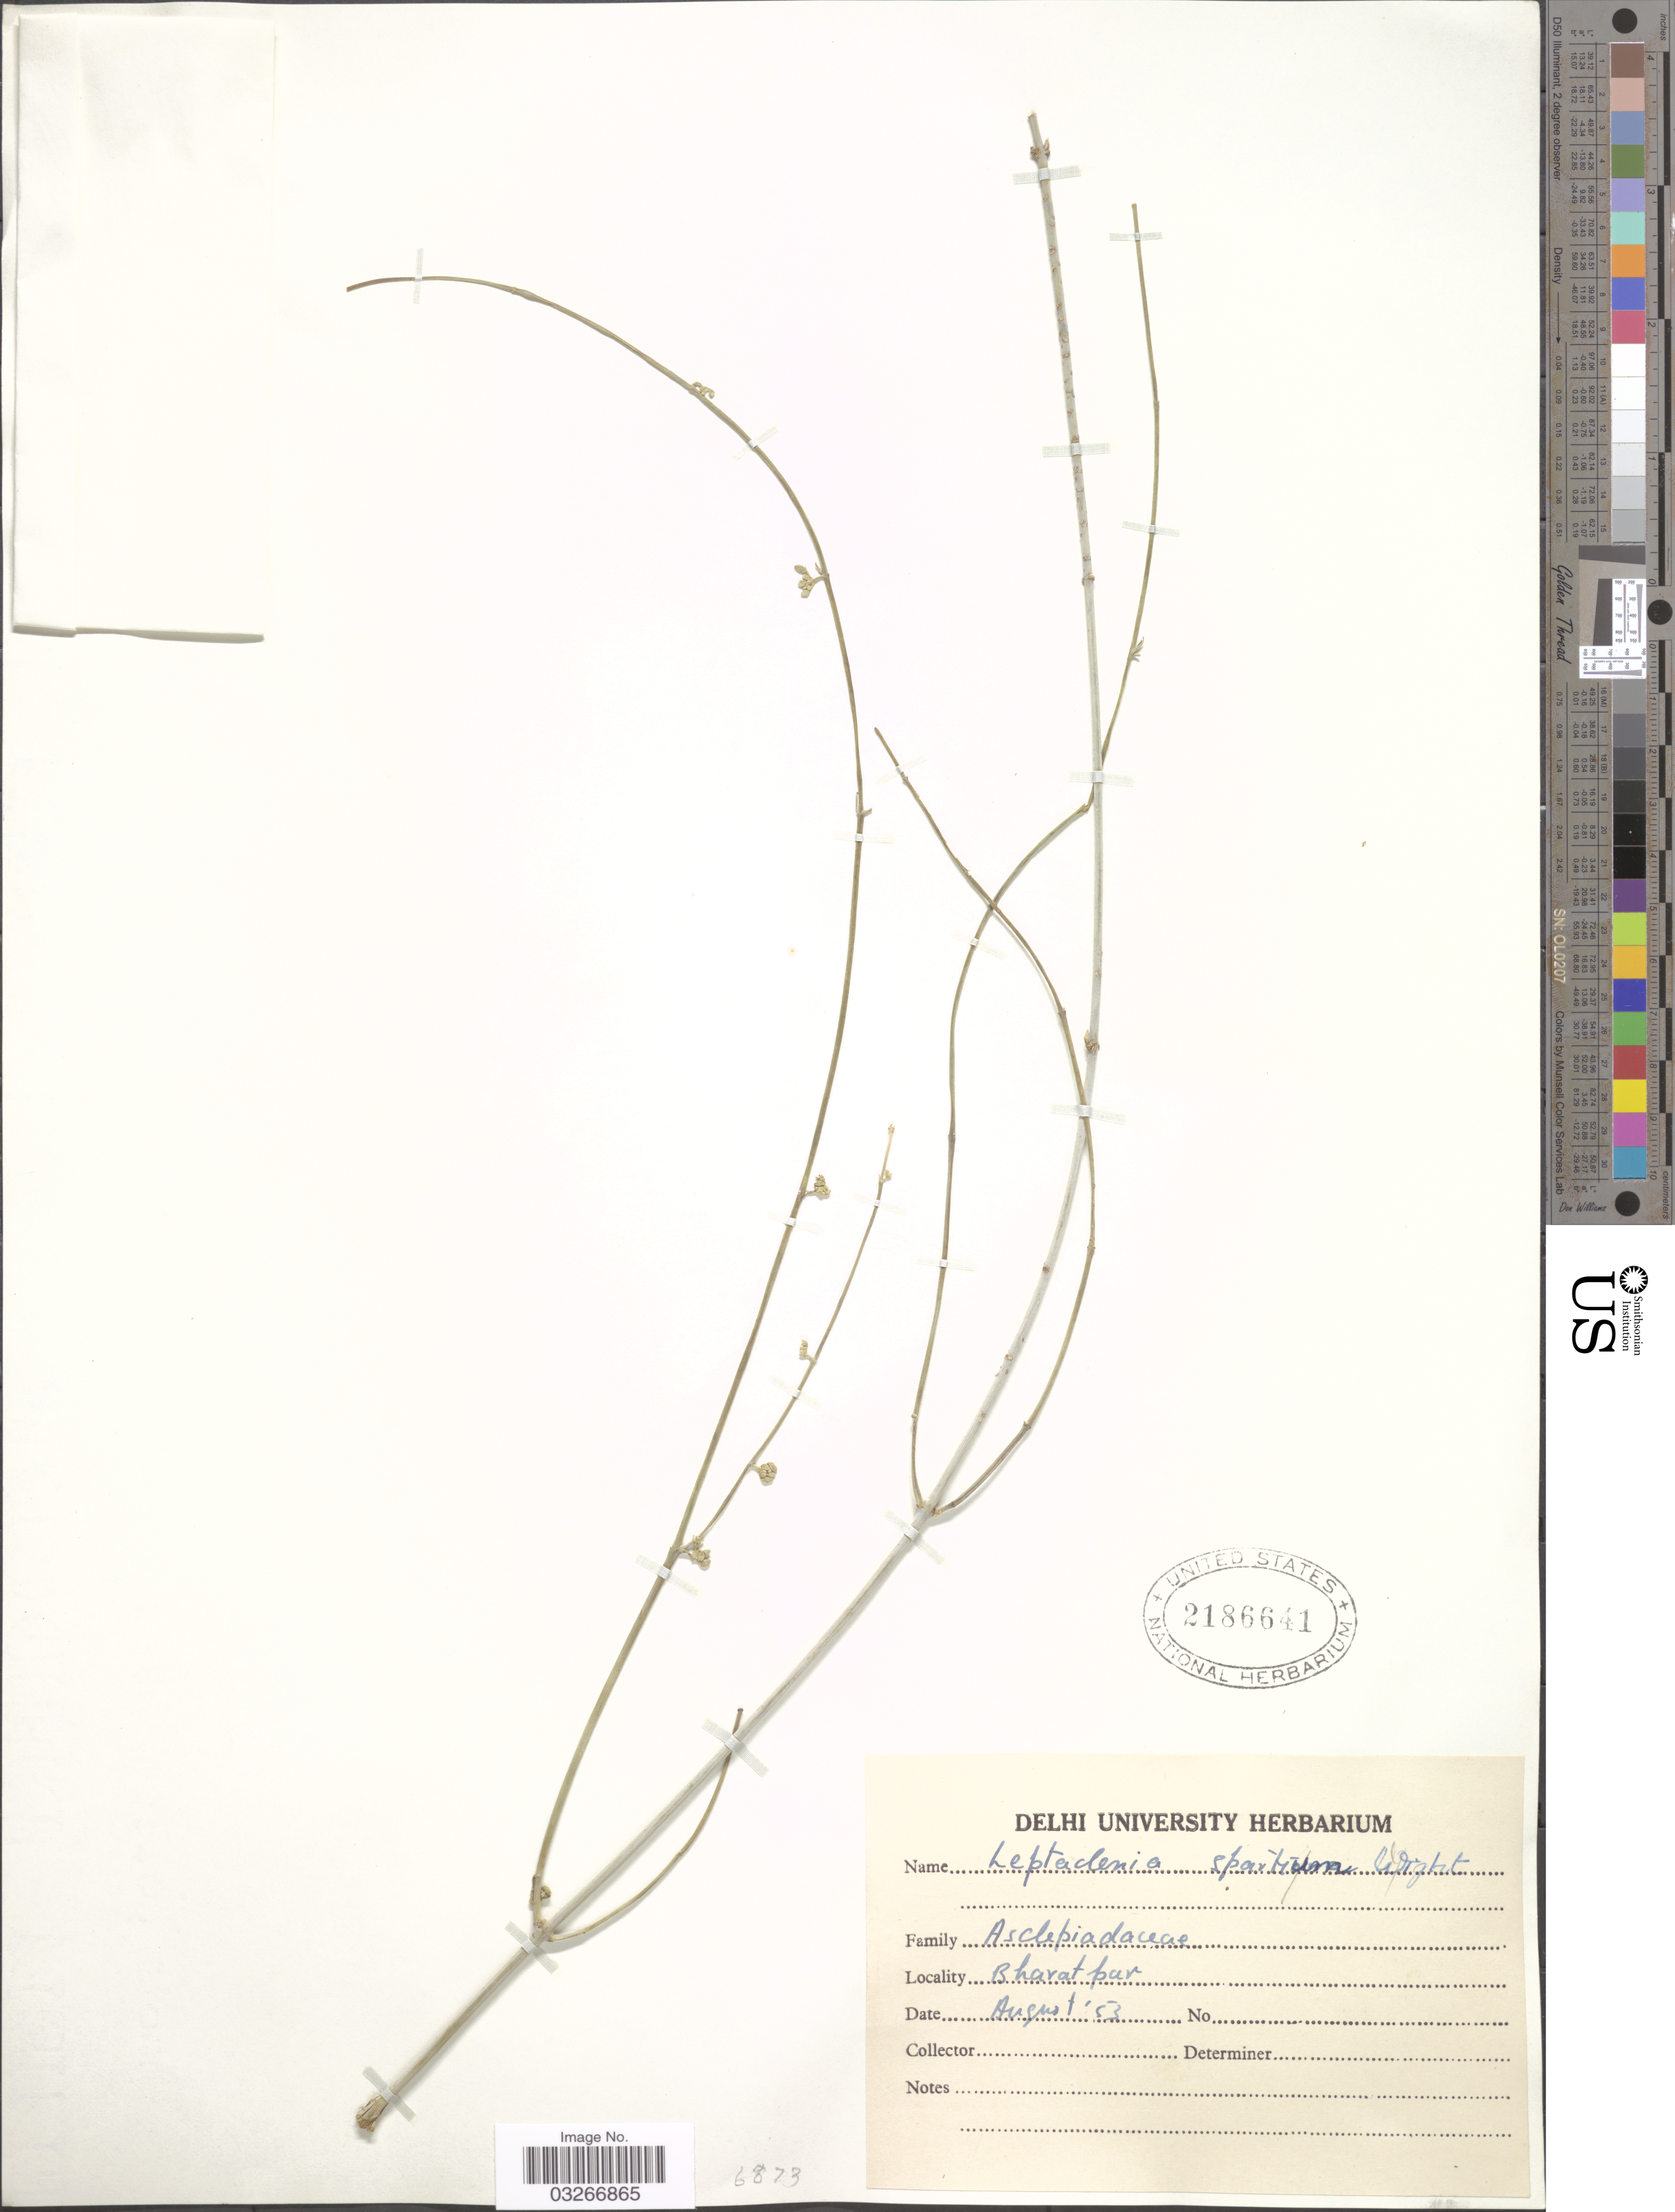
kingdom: Plantae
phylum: Tracheophyta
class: Magnoliopsida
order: Gentianales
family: Apocynaceae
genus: Leptadenia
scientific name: Leptadenia spartium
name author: Wight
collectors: Ex herb. Delhi University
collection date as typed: Transcribed d/m/y: /8/53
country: India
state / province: Delhi, Capital Territory of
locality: Bharat pur.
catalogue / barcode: US 2186641